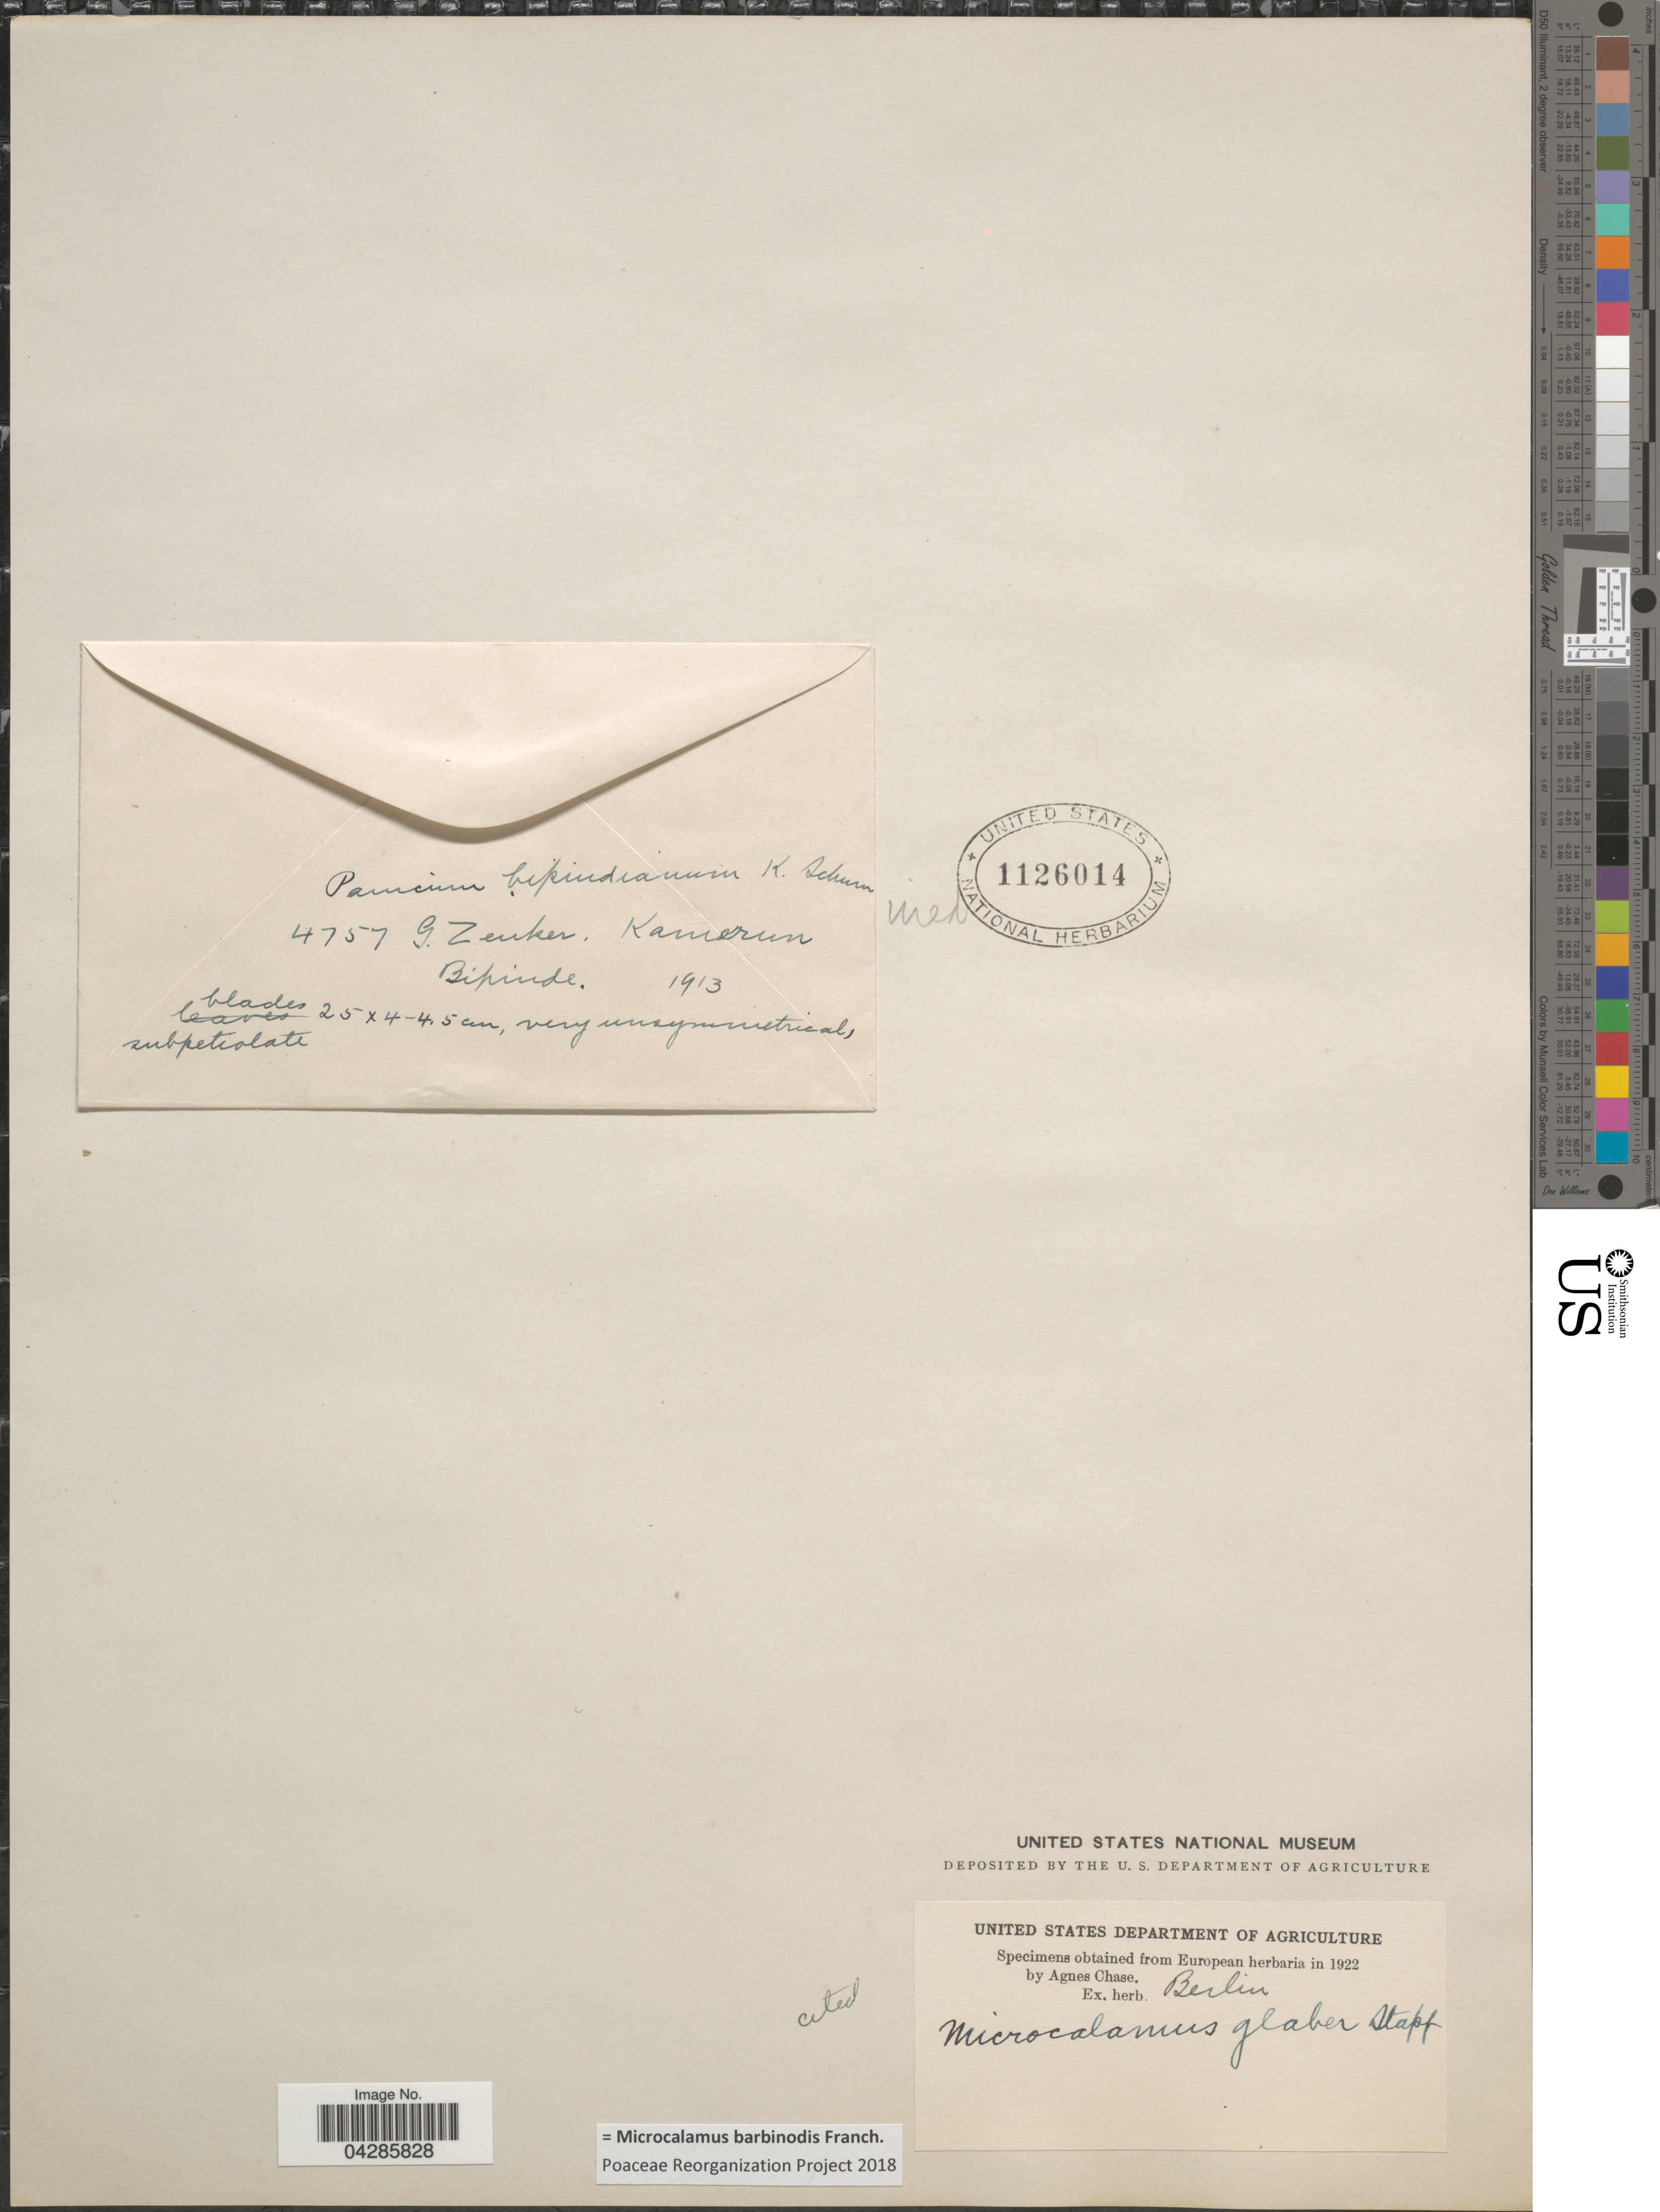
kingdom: Plantae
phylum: Tracheophyta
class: Liliopsida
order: Poales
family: Poaceae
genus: Microcalamus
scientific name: Microcalamus barbinodis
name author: Franch.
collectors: G. A. Zenker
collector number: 4757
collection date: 1913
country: Cameroon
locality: Kamerun. Bipinde.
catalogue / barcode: US 1126014